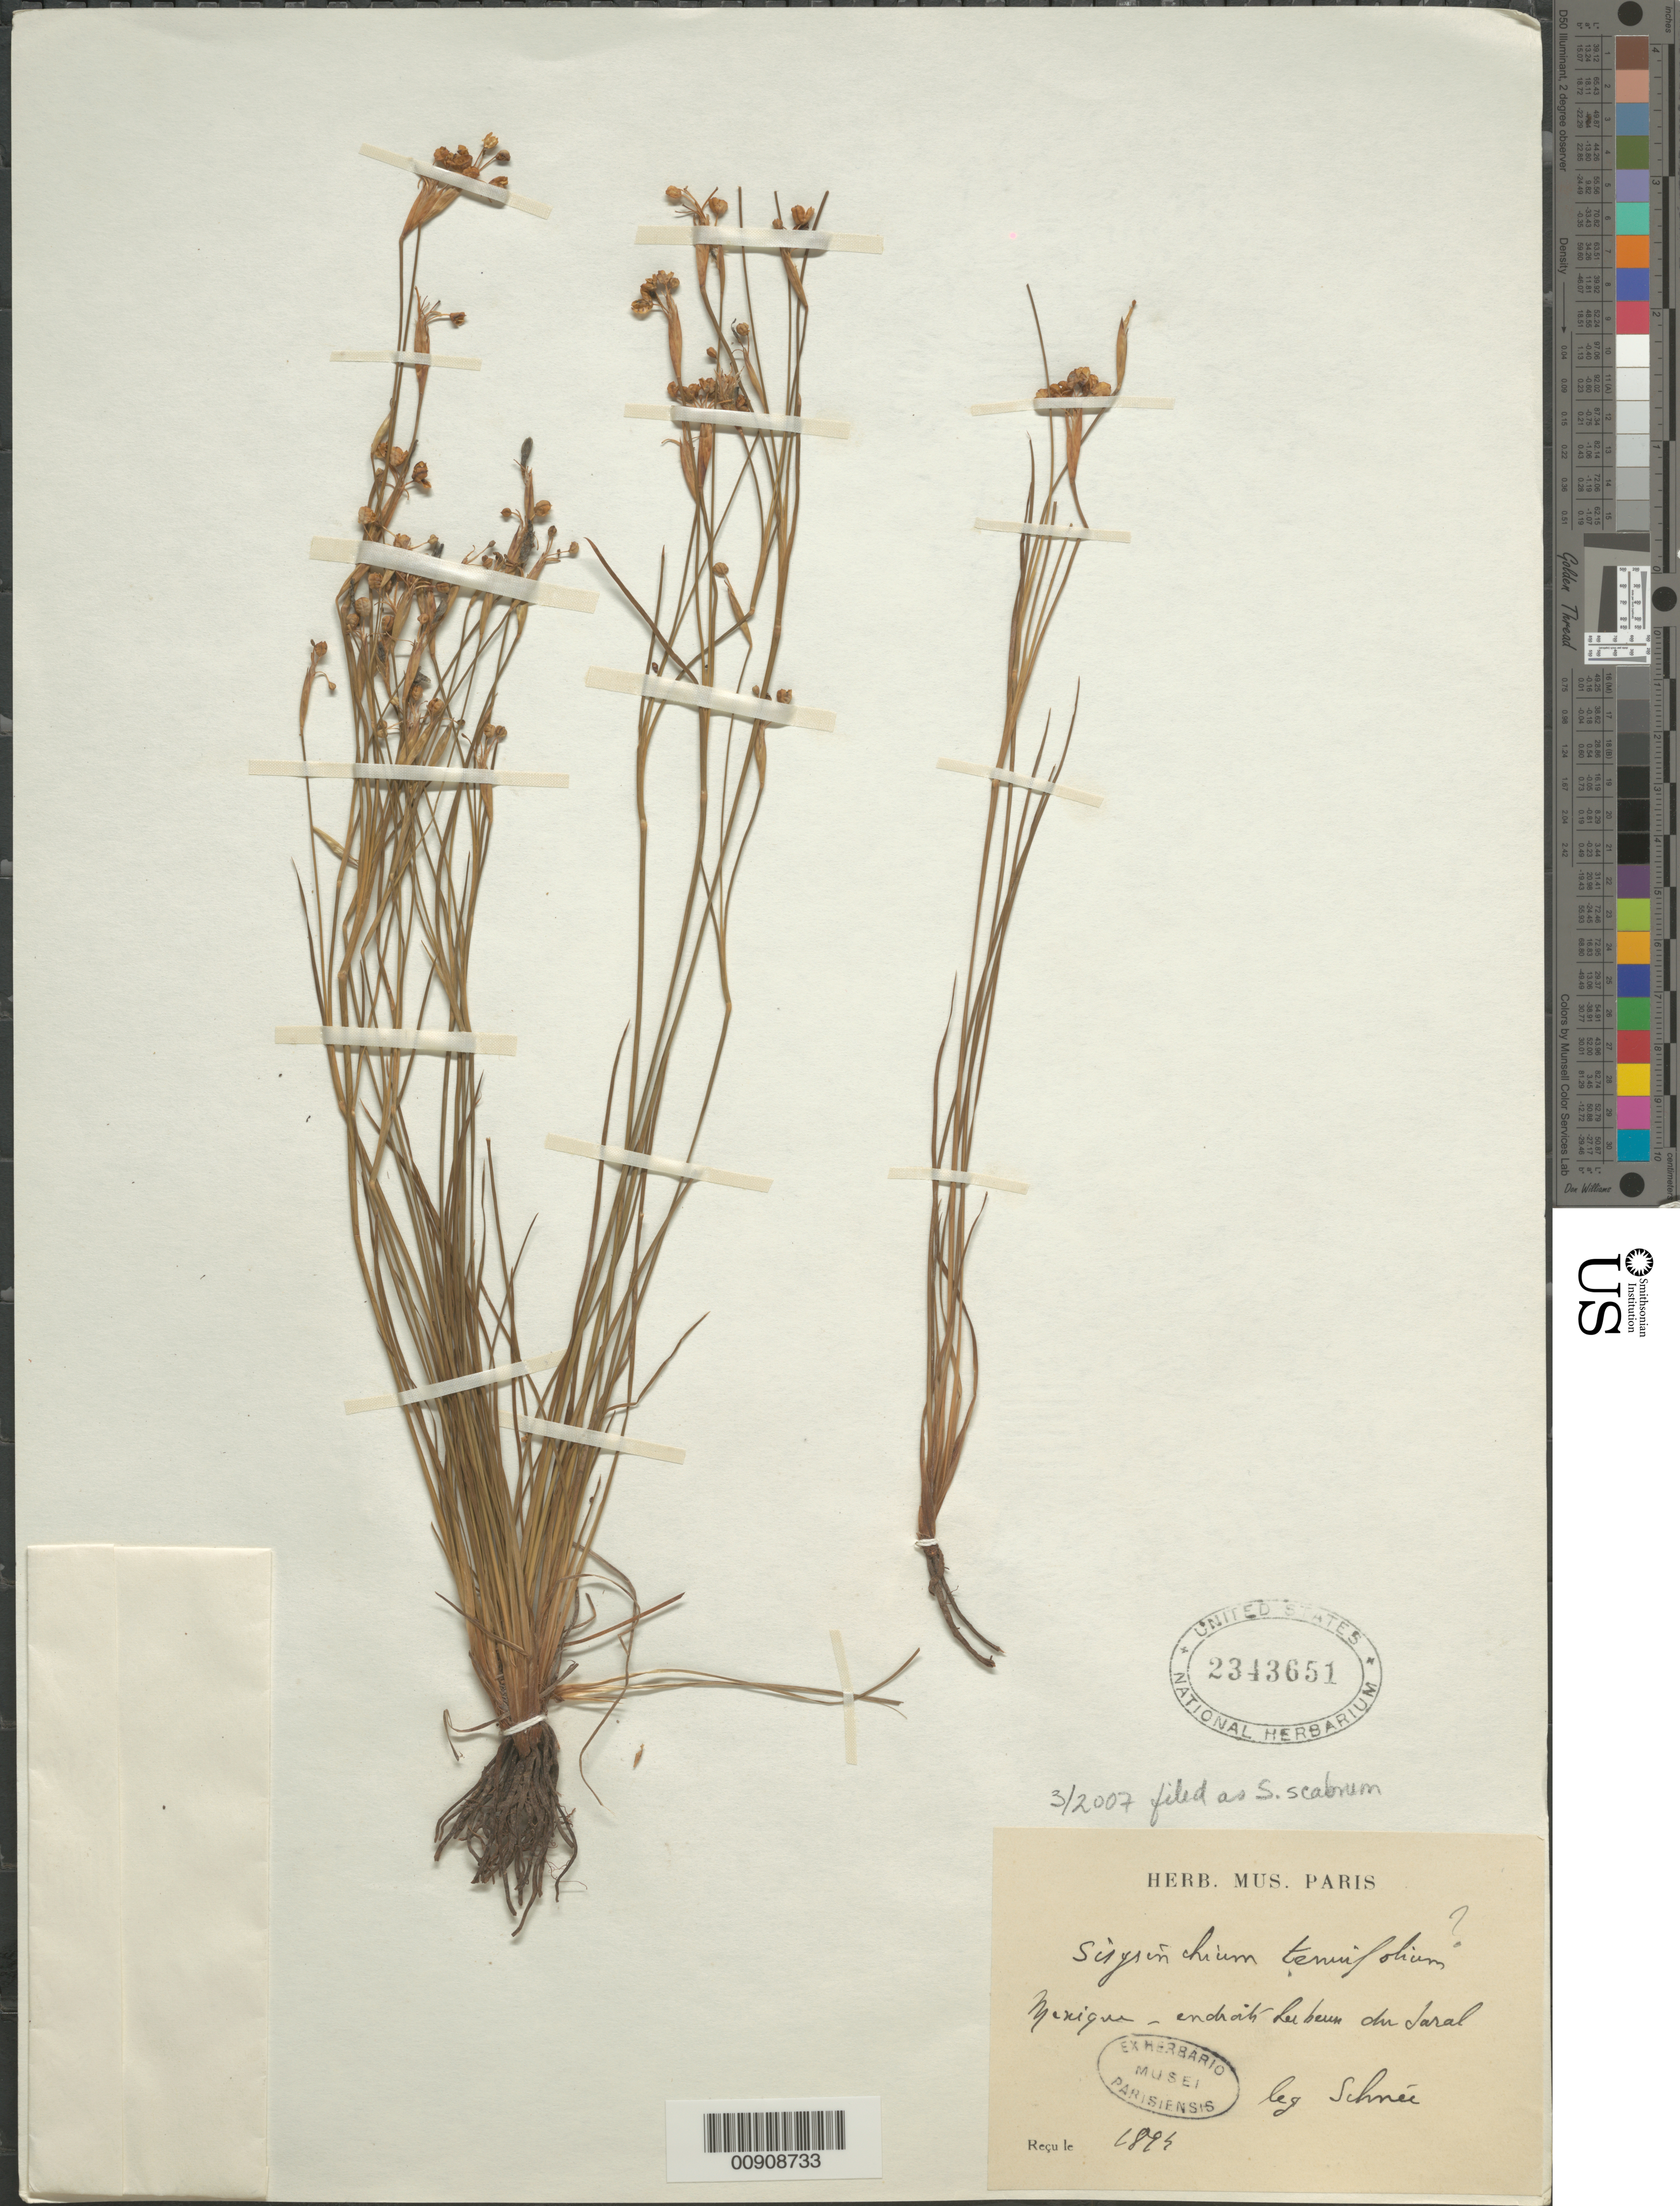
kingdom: Plantae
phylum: Tracheophyta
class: Liliopsida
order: Asparagales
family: Iridaceae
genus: Sisyrinchium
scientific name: Sisyrinchium scabrum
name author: Schltdl. & Cham.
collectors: -- Schnée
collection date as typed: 1894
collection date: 1894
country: Mexico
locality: Endroit lubeun [interpreted] du Jaral.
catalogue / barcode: US 2343651